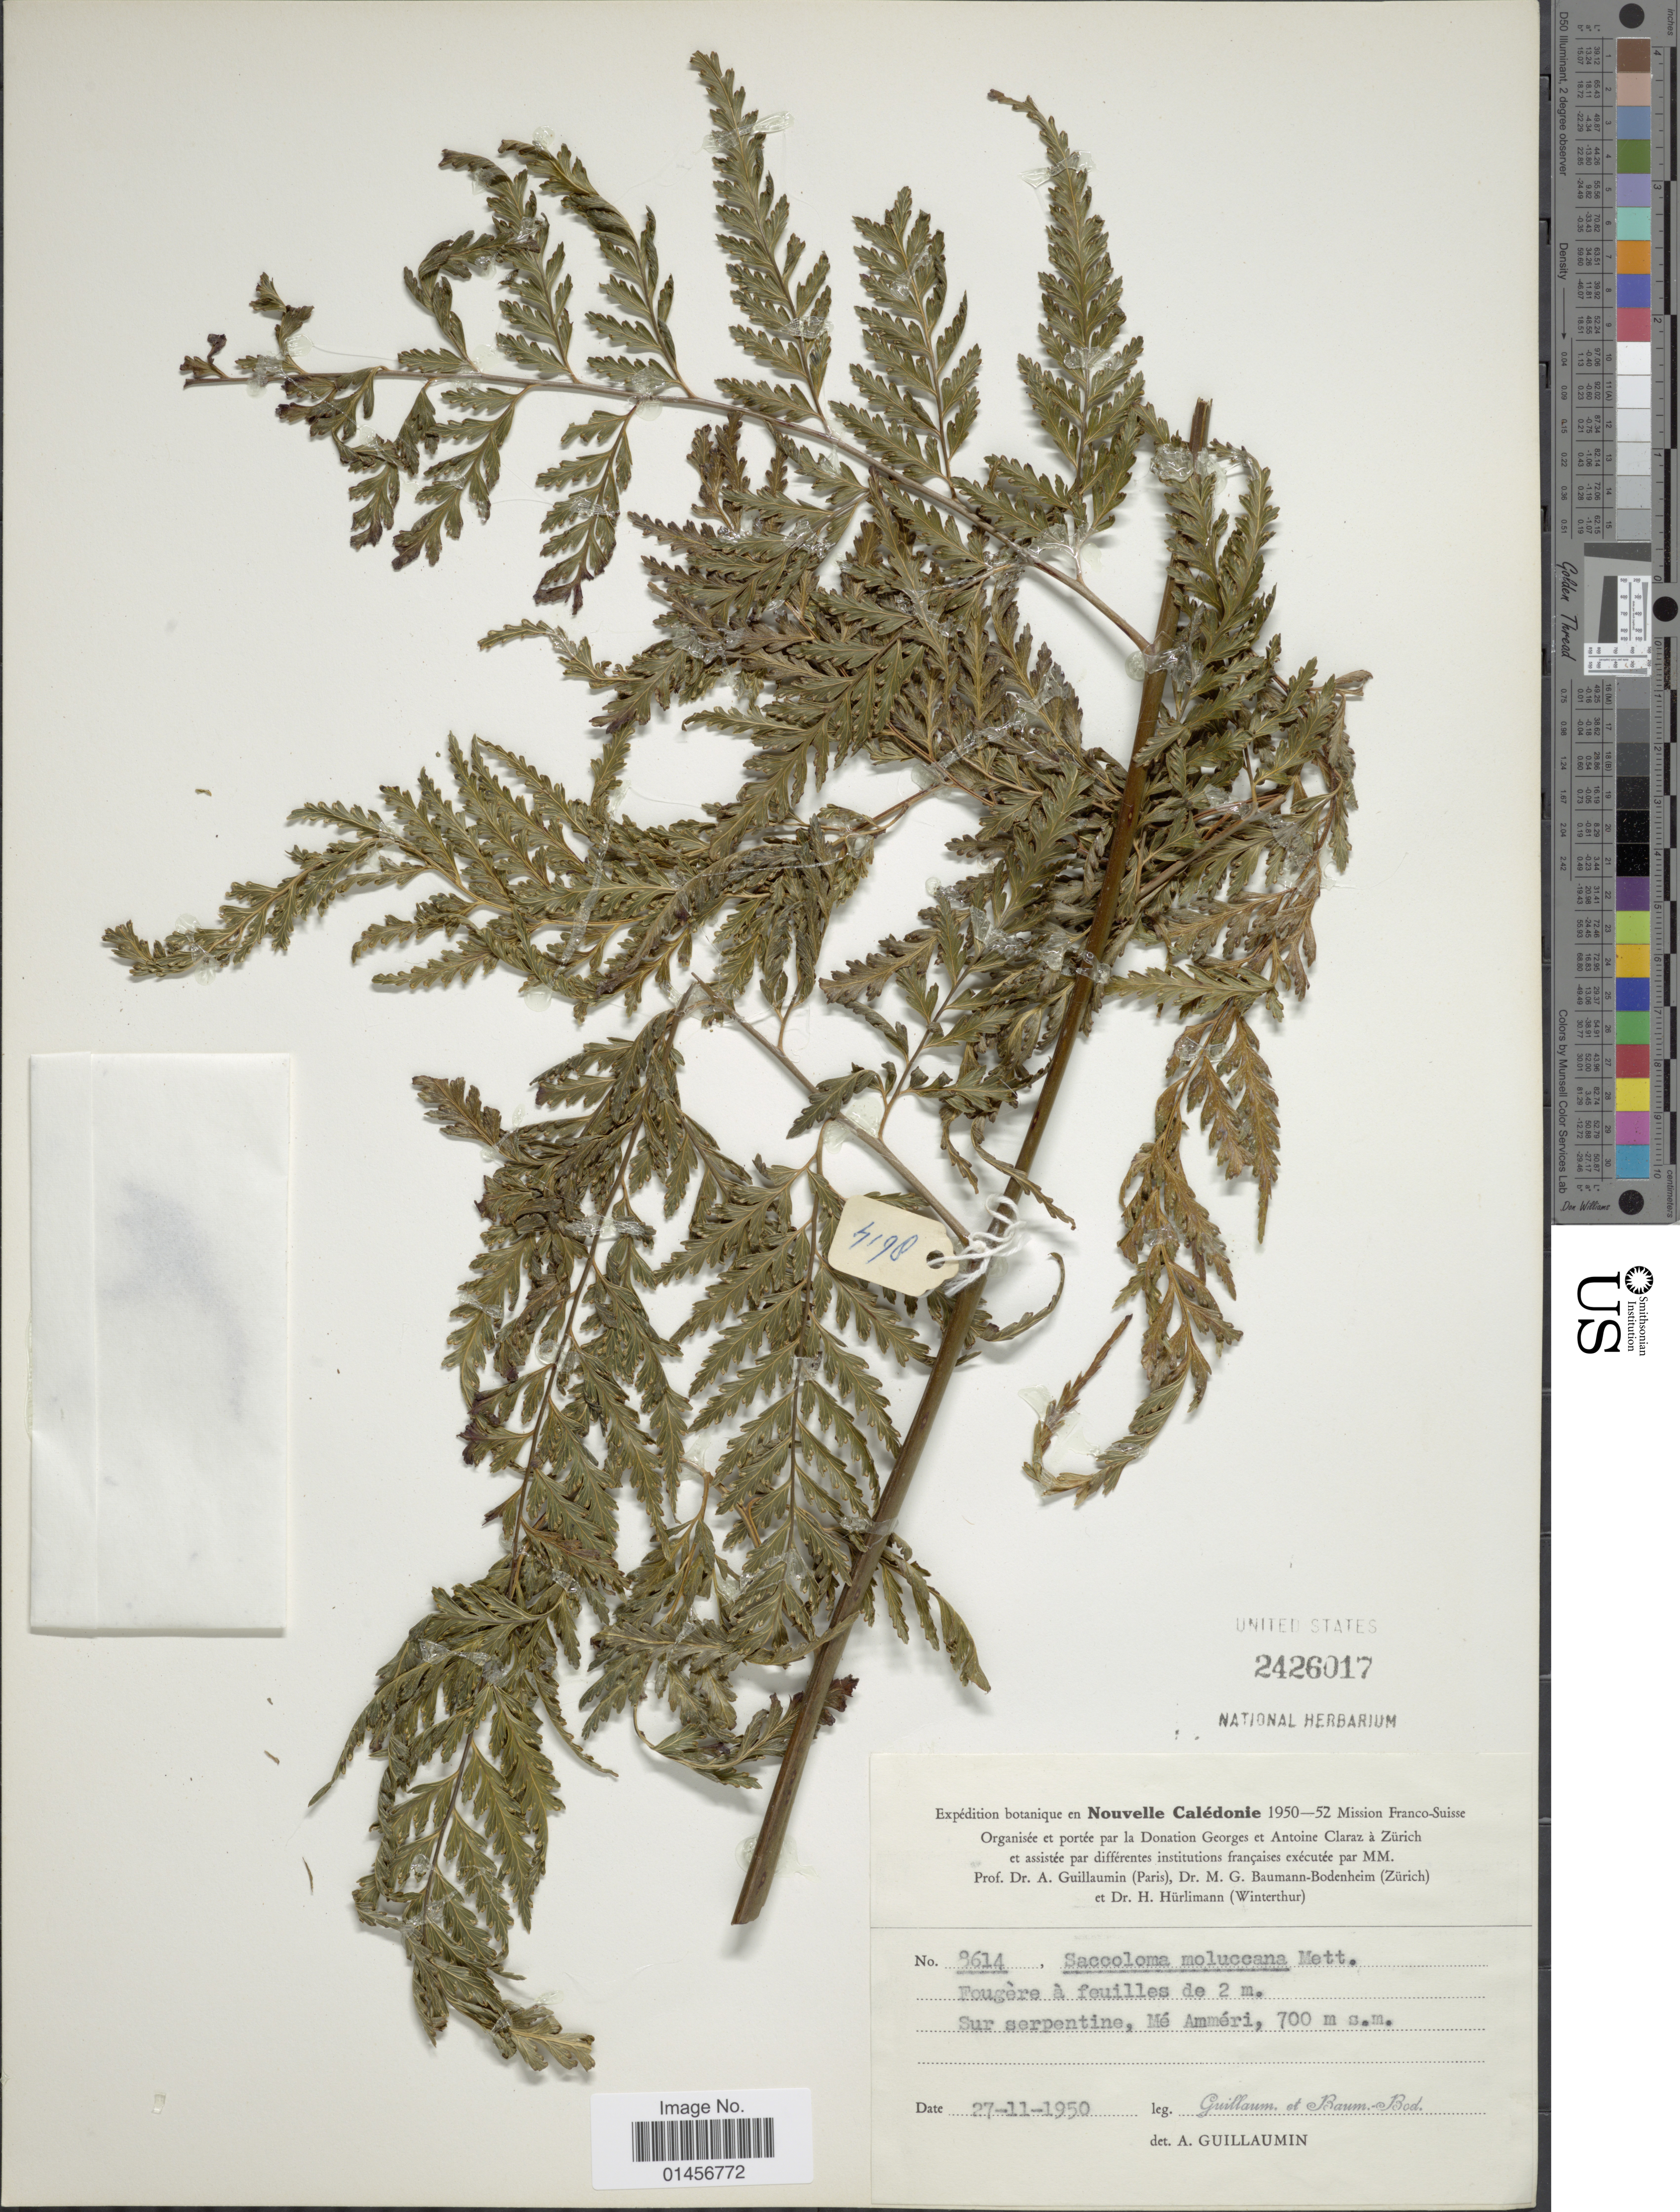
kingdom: Plantae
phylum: Tracheophyta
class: Polypodiopsida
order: Polypodiales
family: Saccolomataceae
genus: Saccoloma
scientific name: Saccoloma tenue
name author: (Brack.) Mett.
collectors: A. Guillaumin & M. G. Baumann-Bodenheim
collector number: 9614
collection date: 1950-11-27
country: New Caledonia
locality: Nouvelle Caledonie, Fougere a feuilles de 2 m. Sur serpentine.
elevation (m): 700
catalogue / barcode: US 2426017